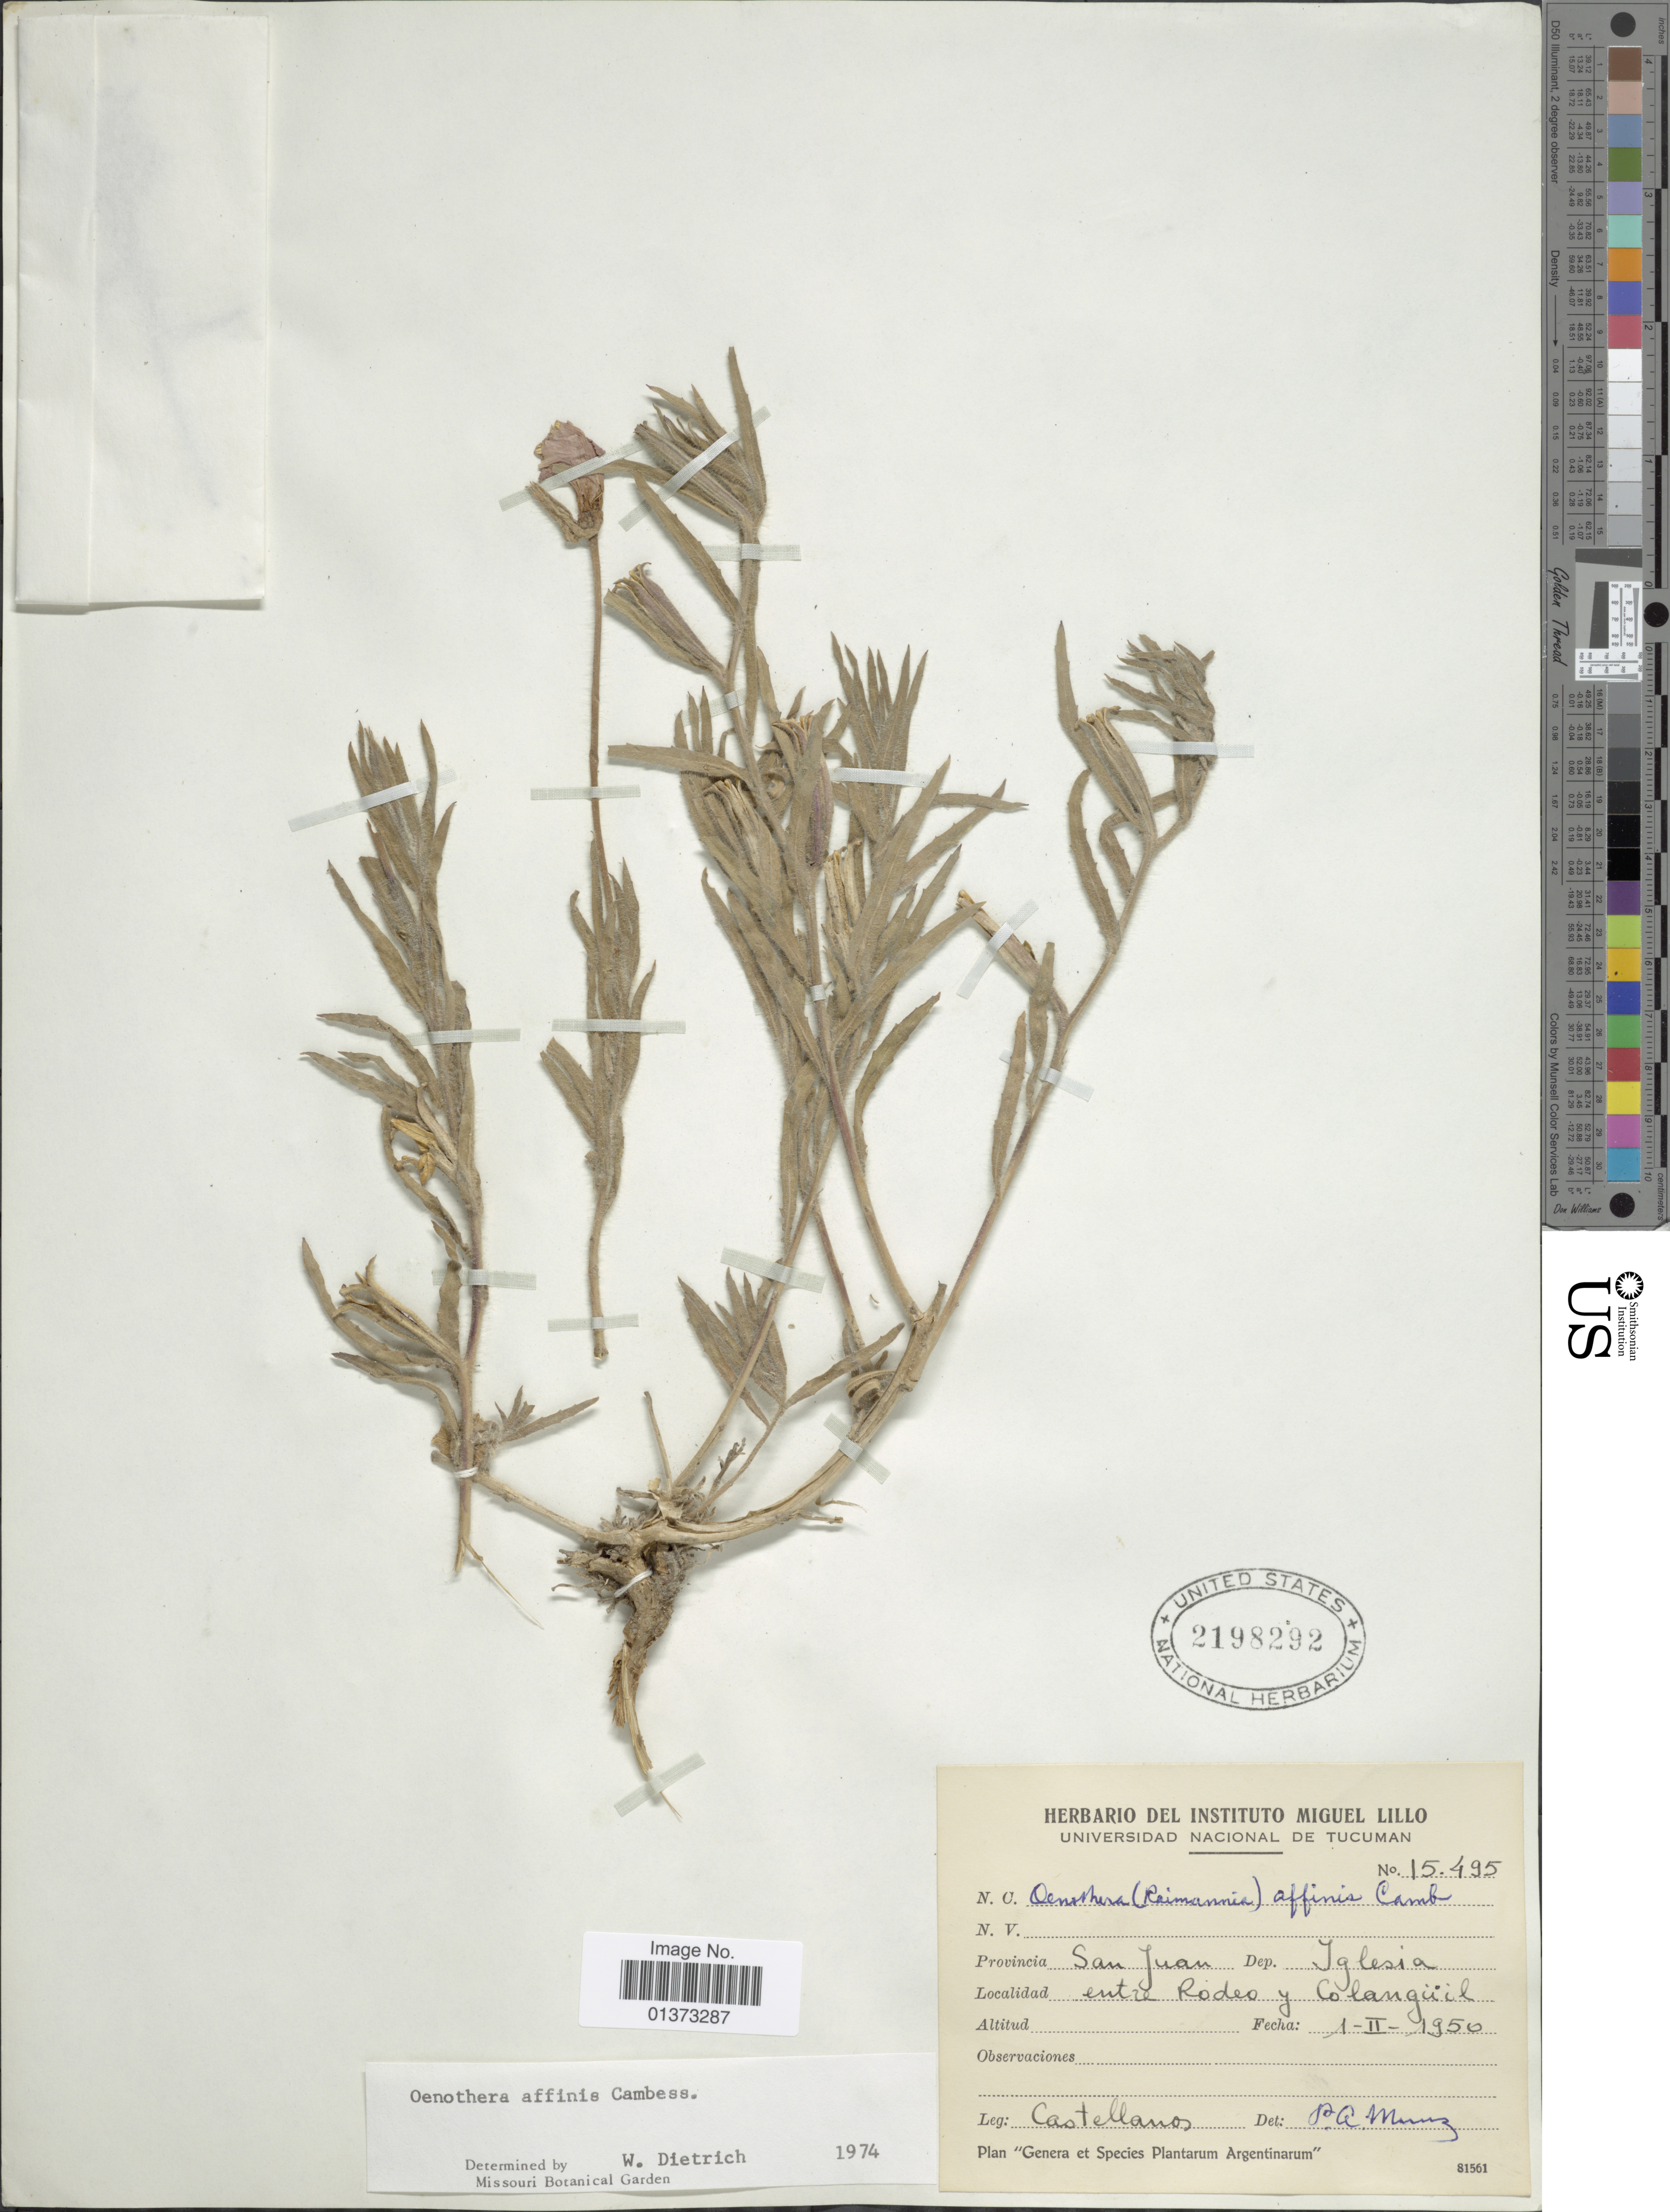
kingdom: Plantae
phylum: Tracheophyta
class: Magnoliopsida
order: Myrtales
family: Onagraceae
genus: Oenothera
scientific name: Oenothera affinis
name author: Cambess.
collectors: -- Castellanos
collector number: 15495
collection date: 1950-02-01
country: Argentina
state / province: San Juan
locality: Dep. Iglesia, entre Rodeo y Colanguil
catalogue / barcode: US 2198292